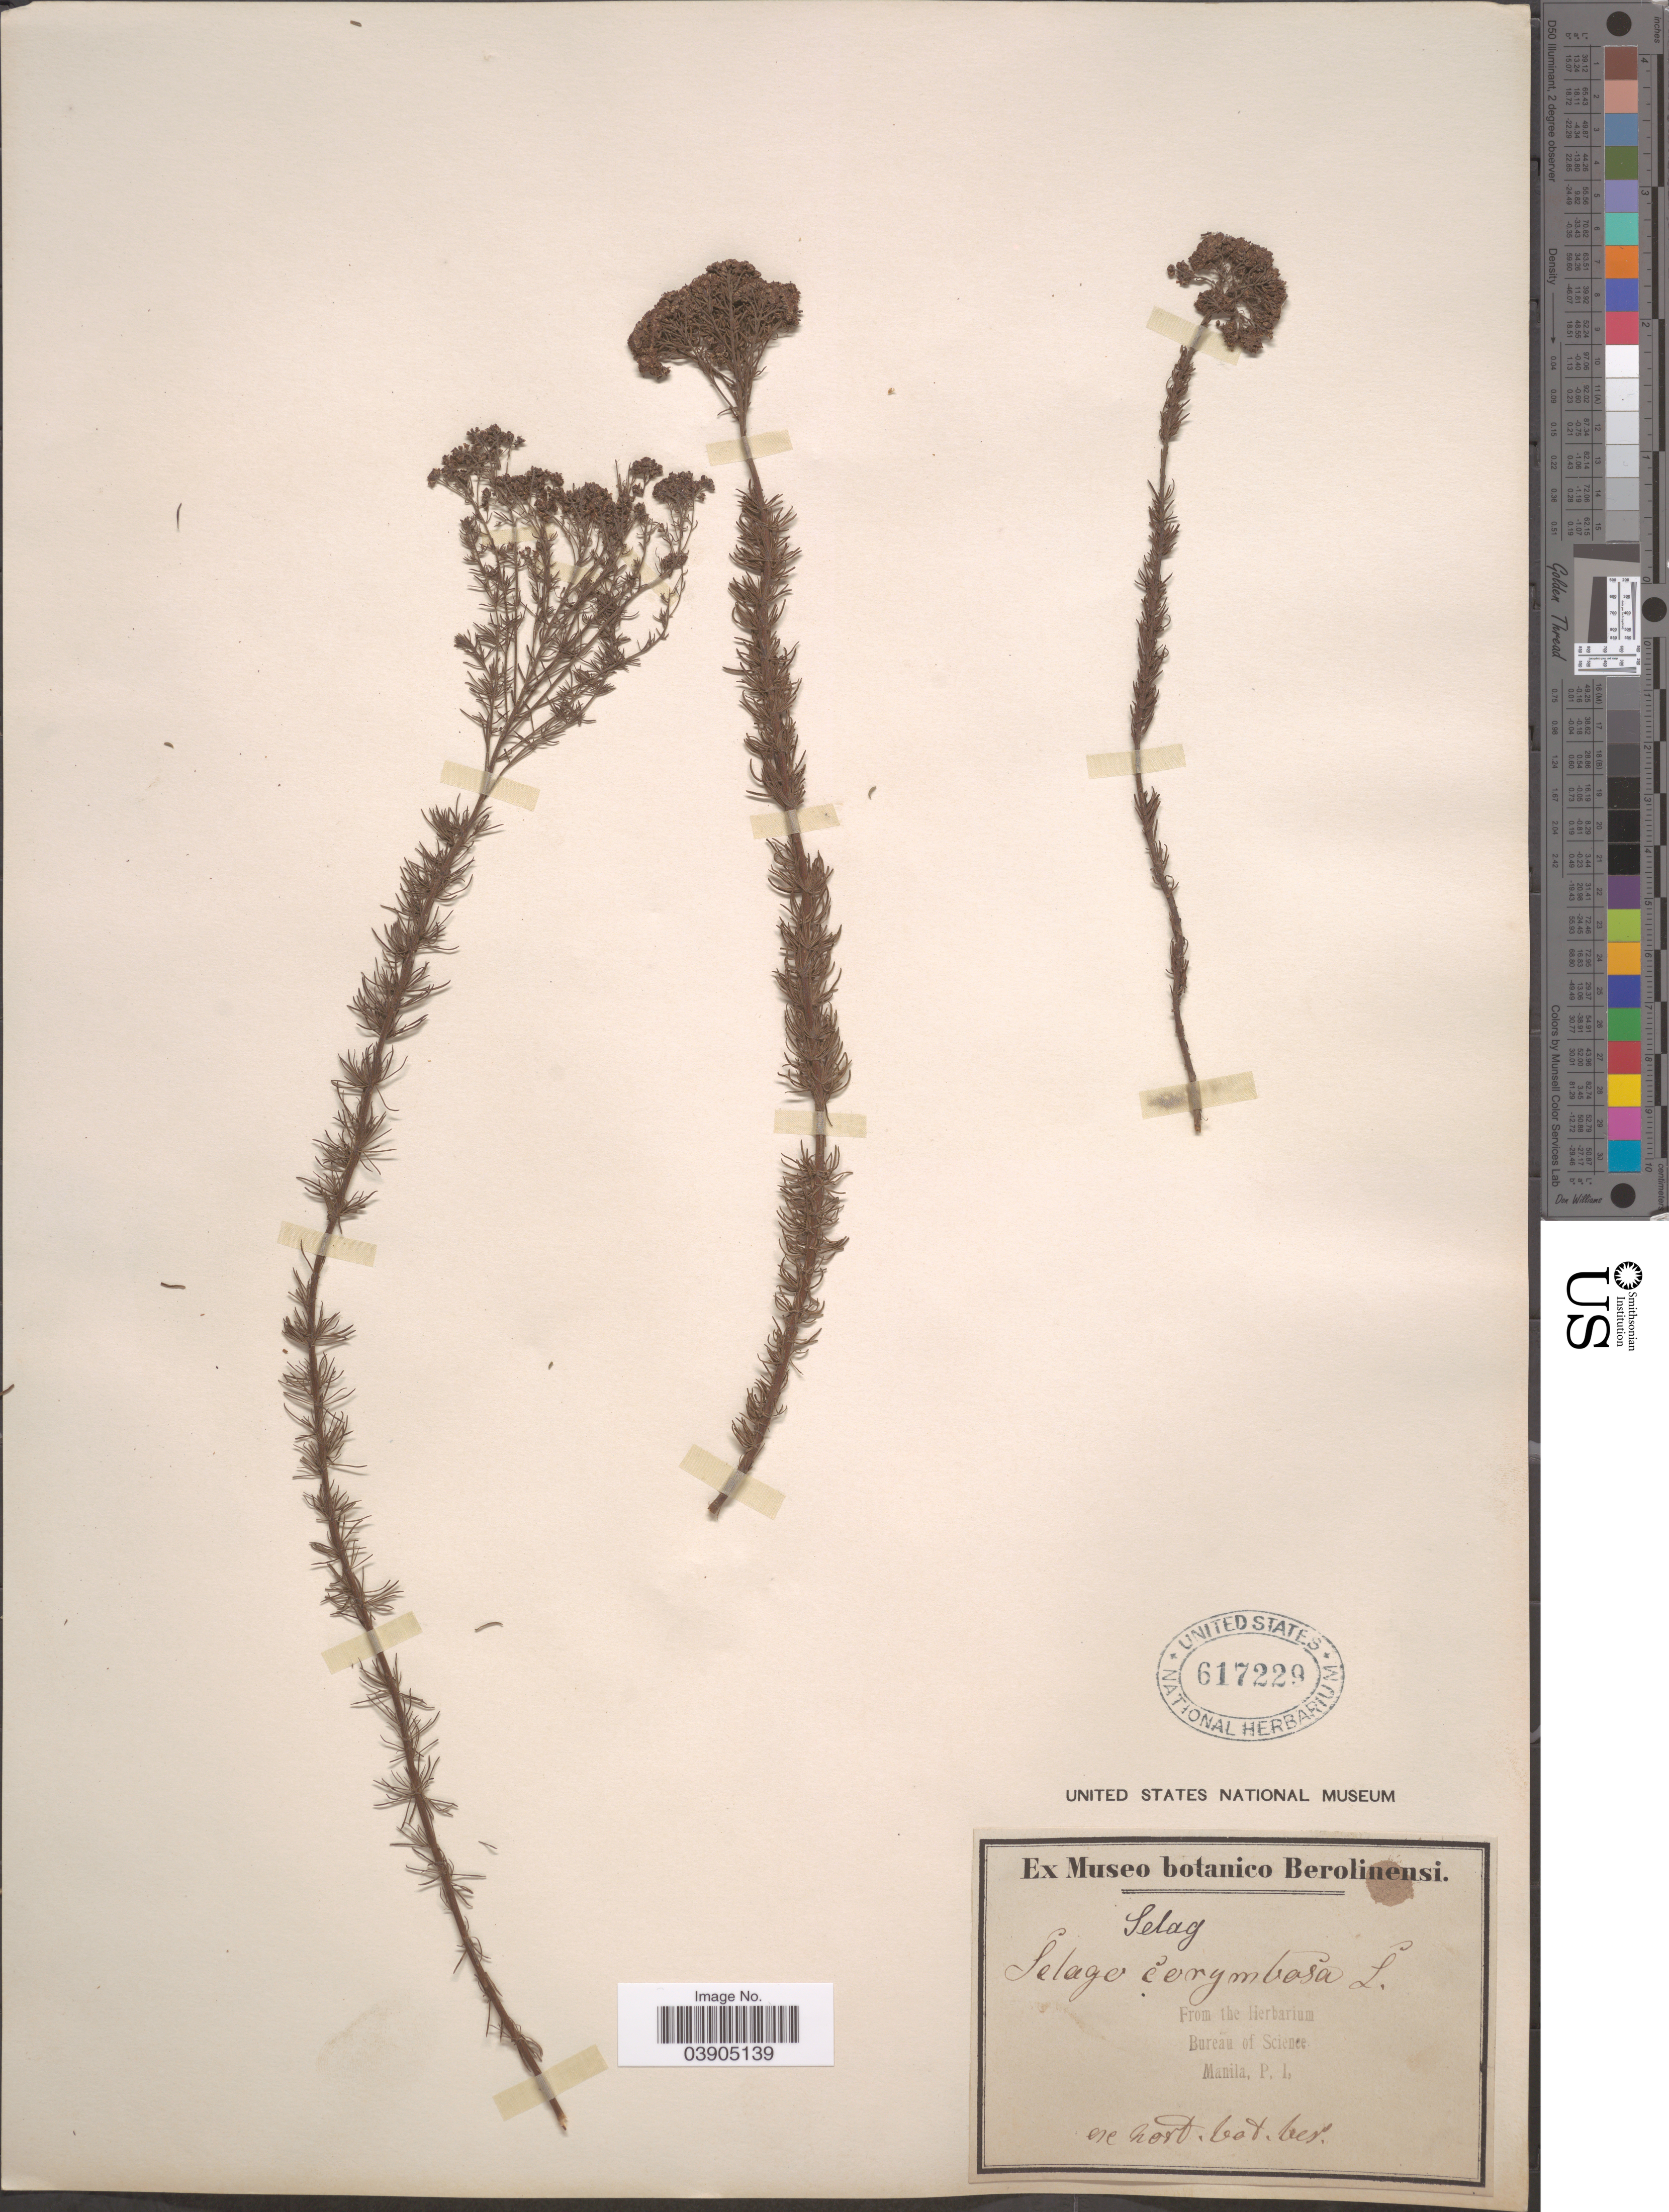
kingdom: Plantae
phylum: Tracheophyta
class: Magnoliopsida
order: Lamiales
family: Scrophulariaceae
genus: Selago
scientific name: Selago corymbosa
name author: L.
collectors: ex Museo Bot. Berol.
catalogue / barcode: US 617229